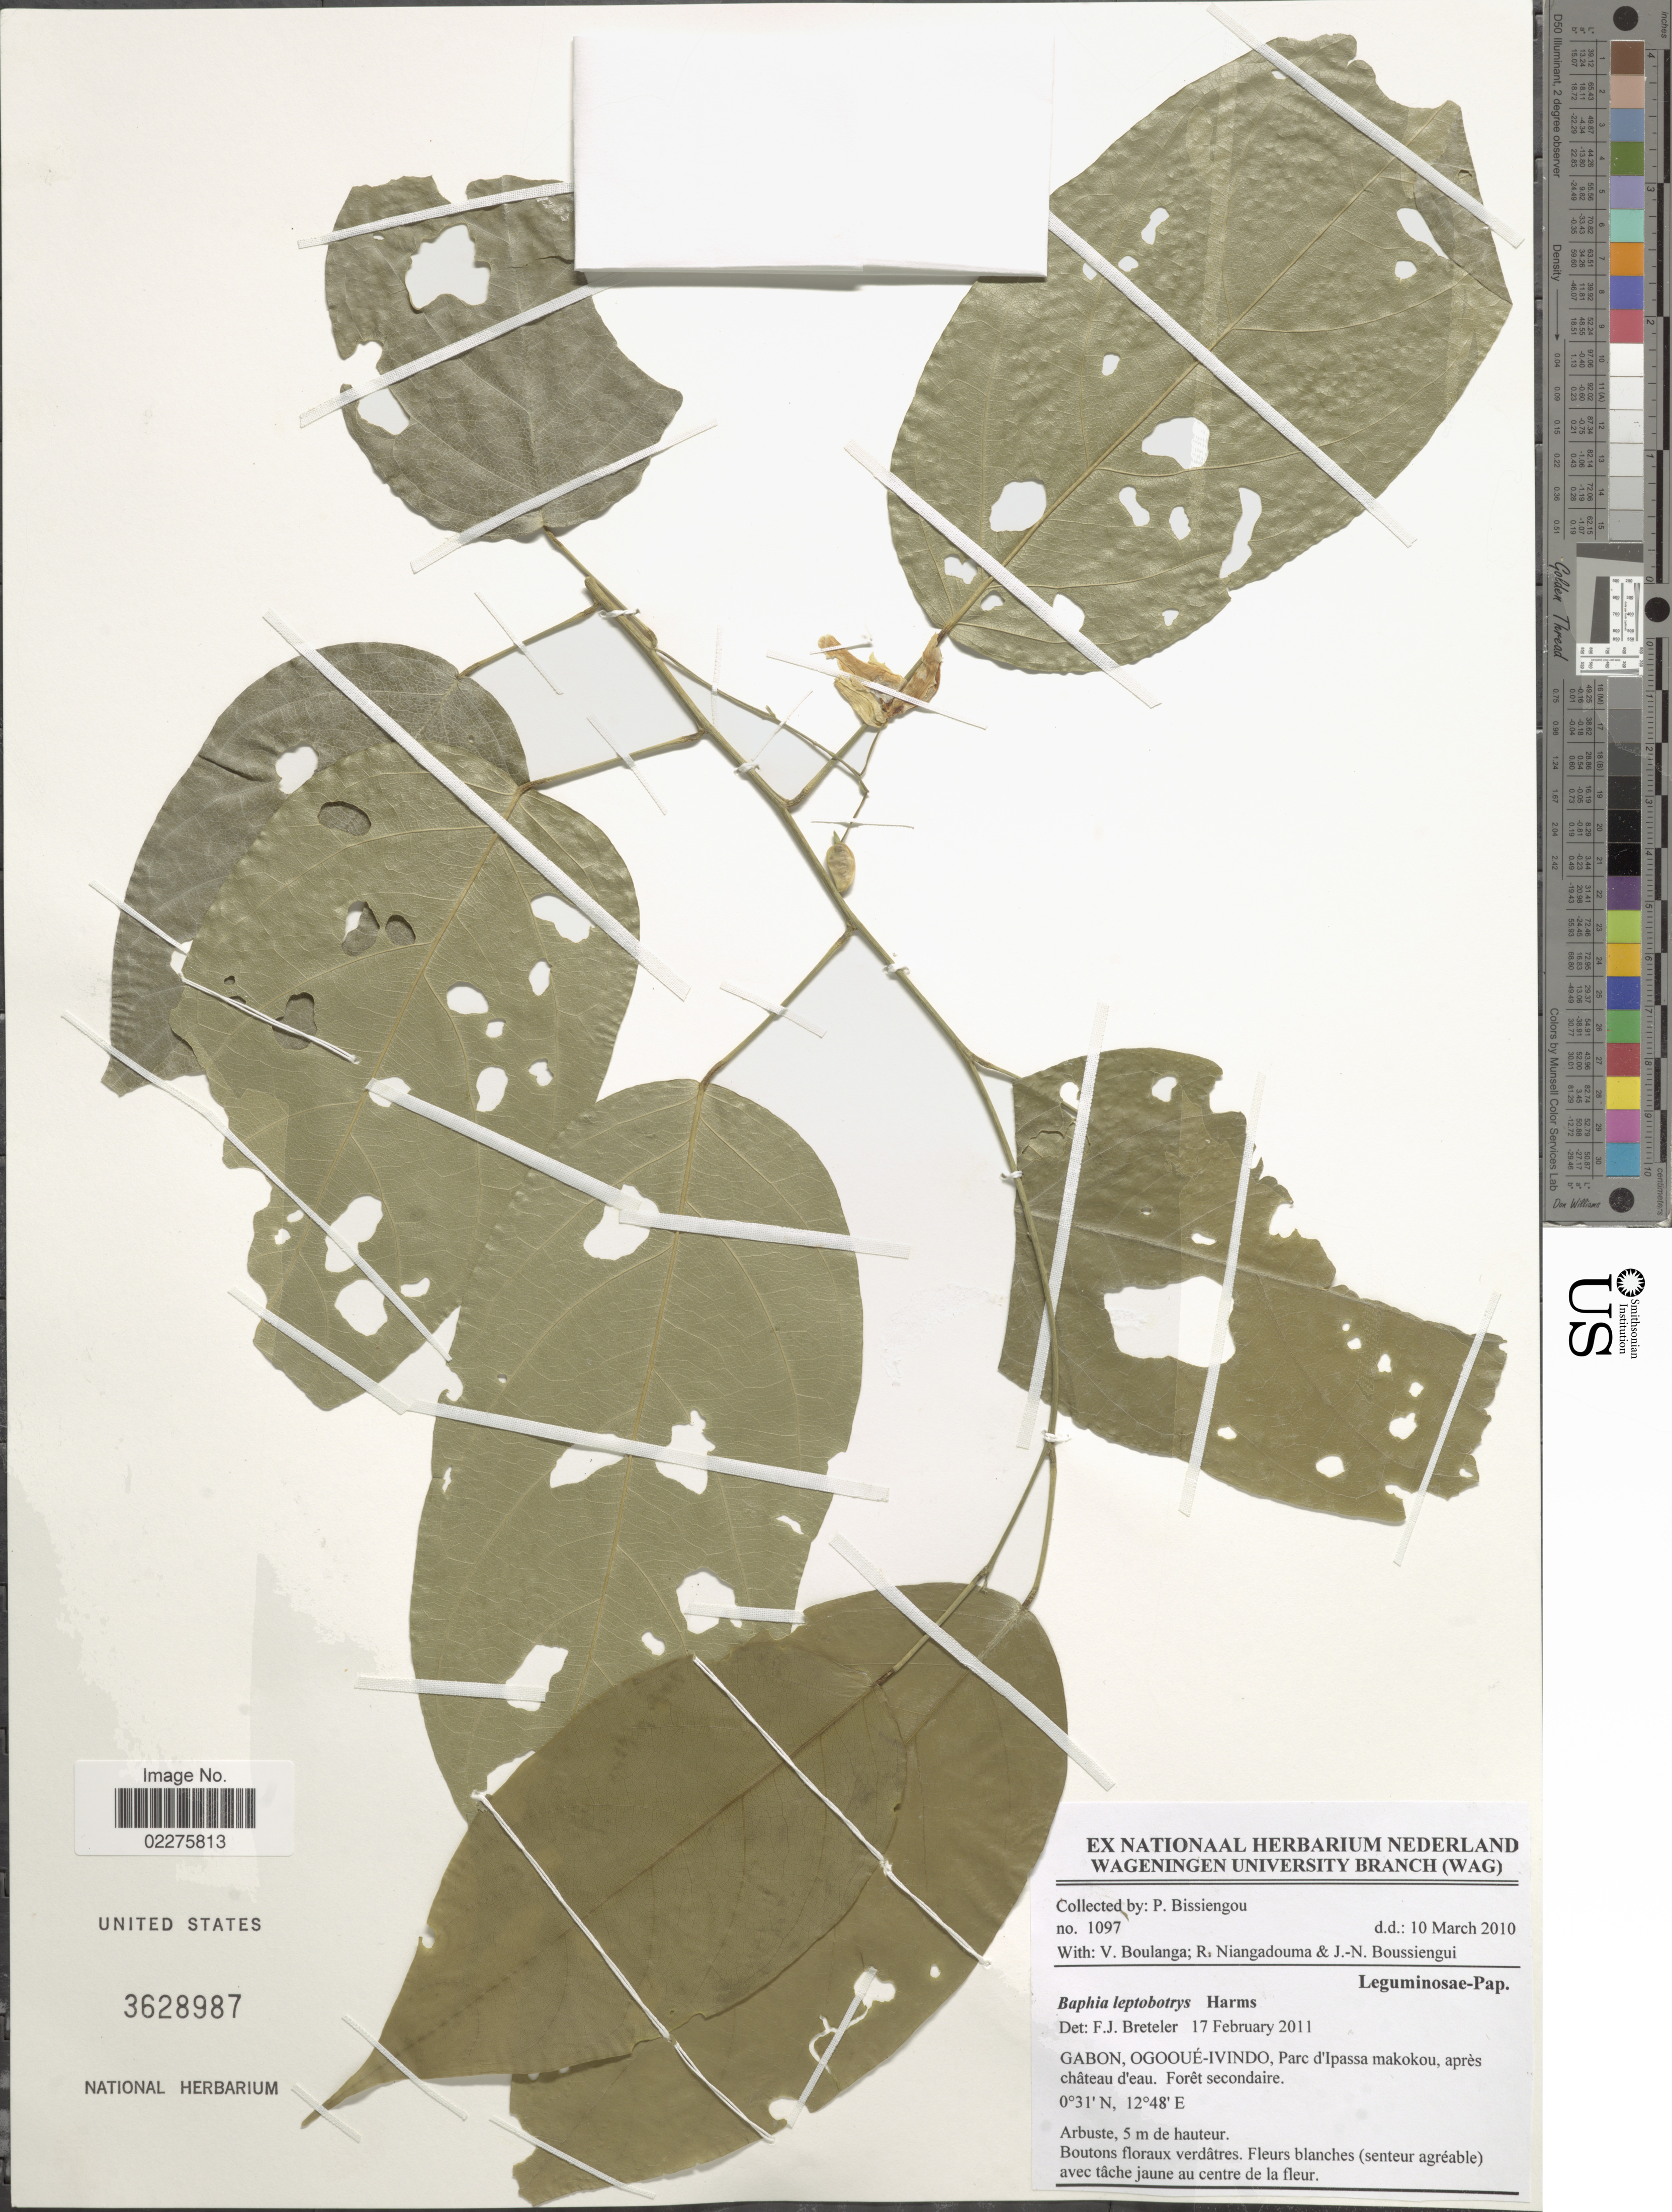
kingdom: Plantae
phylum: Tracheophyta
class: Magnoliopsida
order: Fabales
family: Fabaceae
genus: Baphia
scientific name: Baphia leptobotrys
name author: Harms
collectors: P. Bissiengou, V. Boulanga, R. Niangadouma & J. Boussiengui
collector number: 1097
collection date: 2010-03-10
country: Gabon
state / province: Ogooue-Ivindo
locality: Parc d'Ipassa makokou, après château d'eau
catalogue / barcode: US 3628987